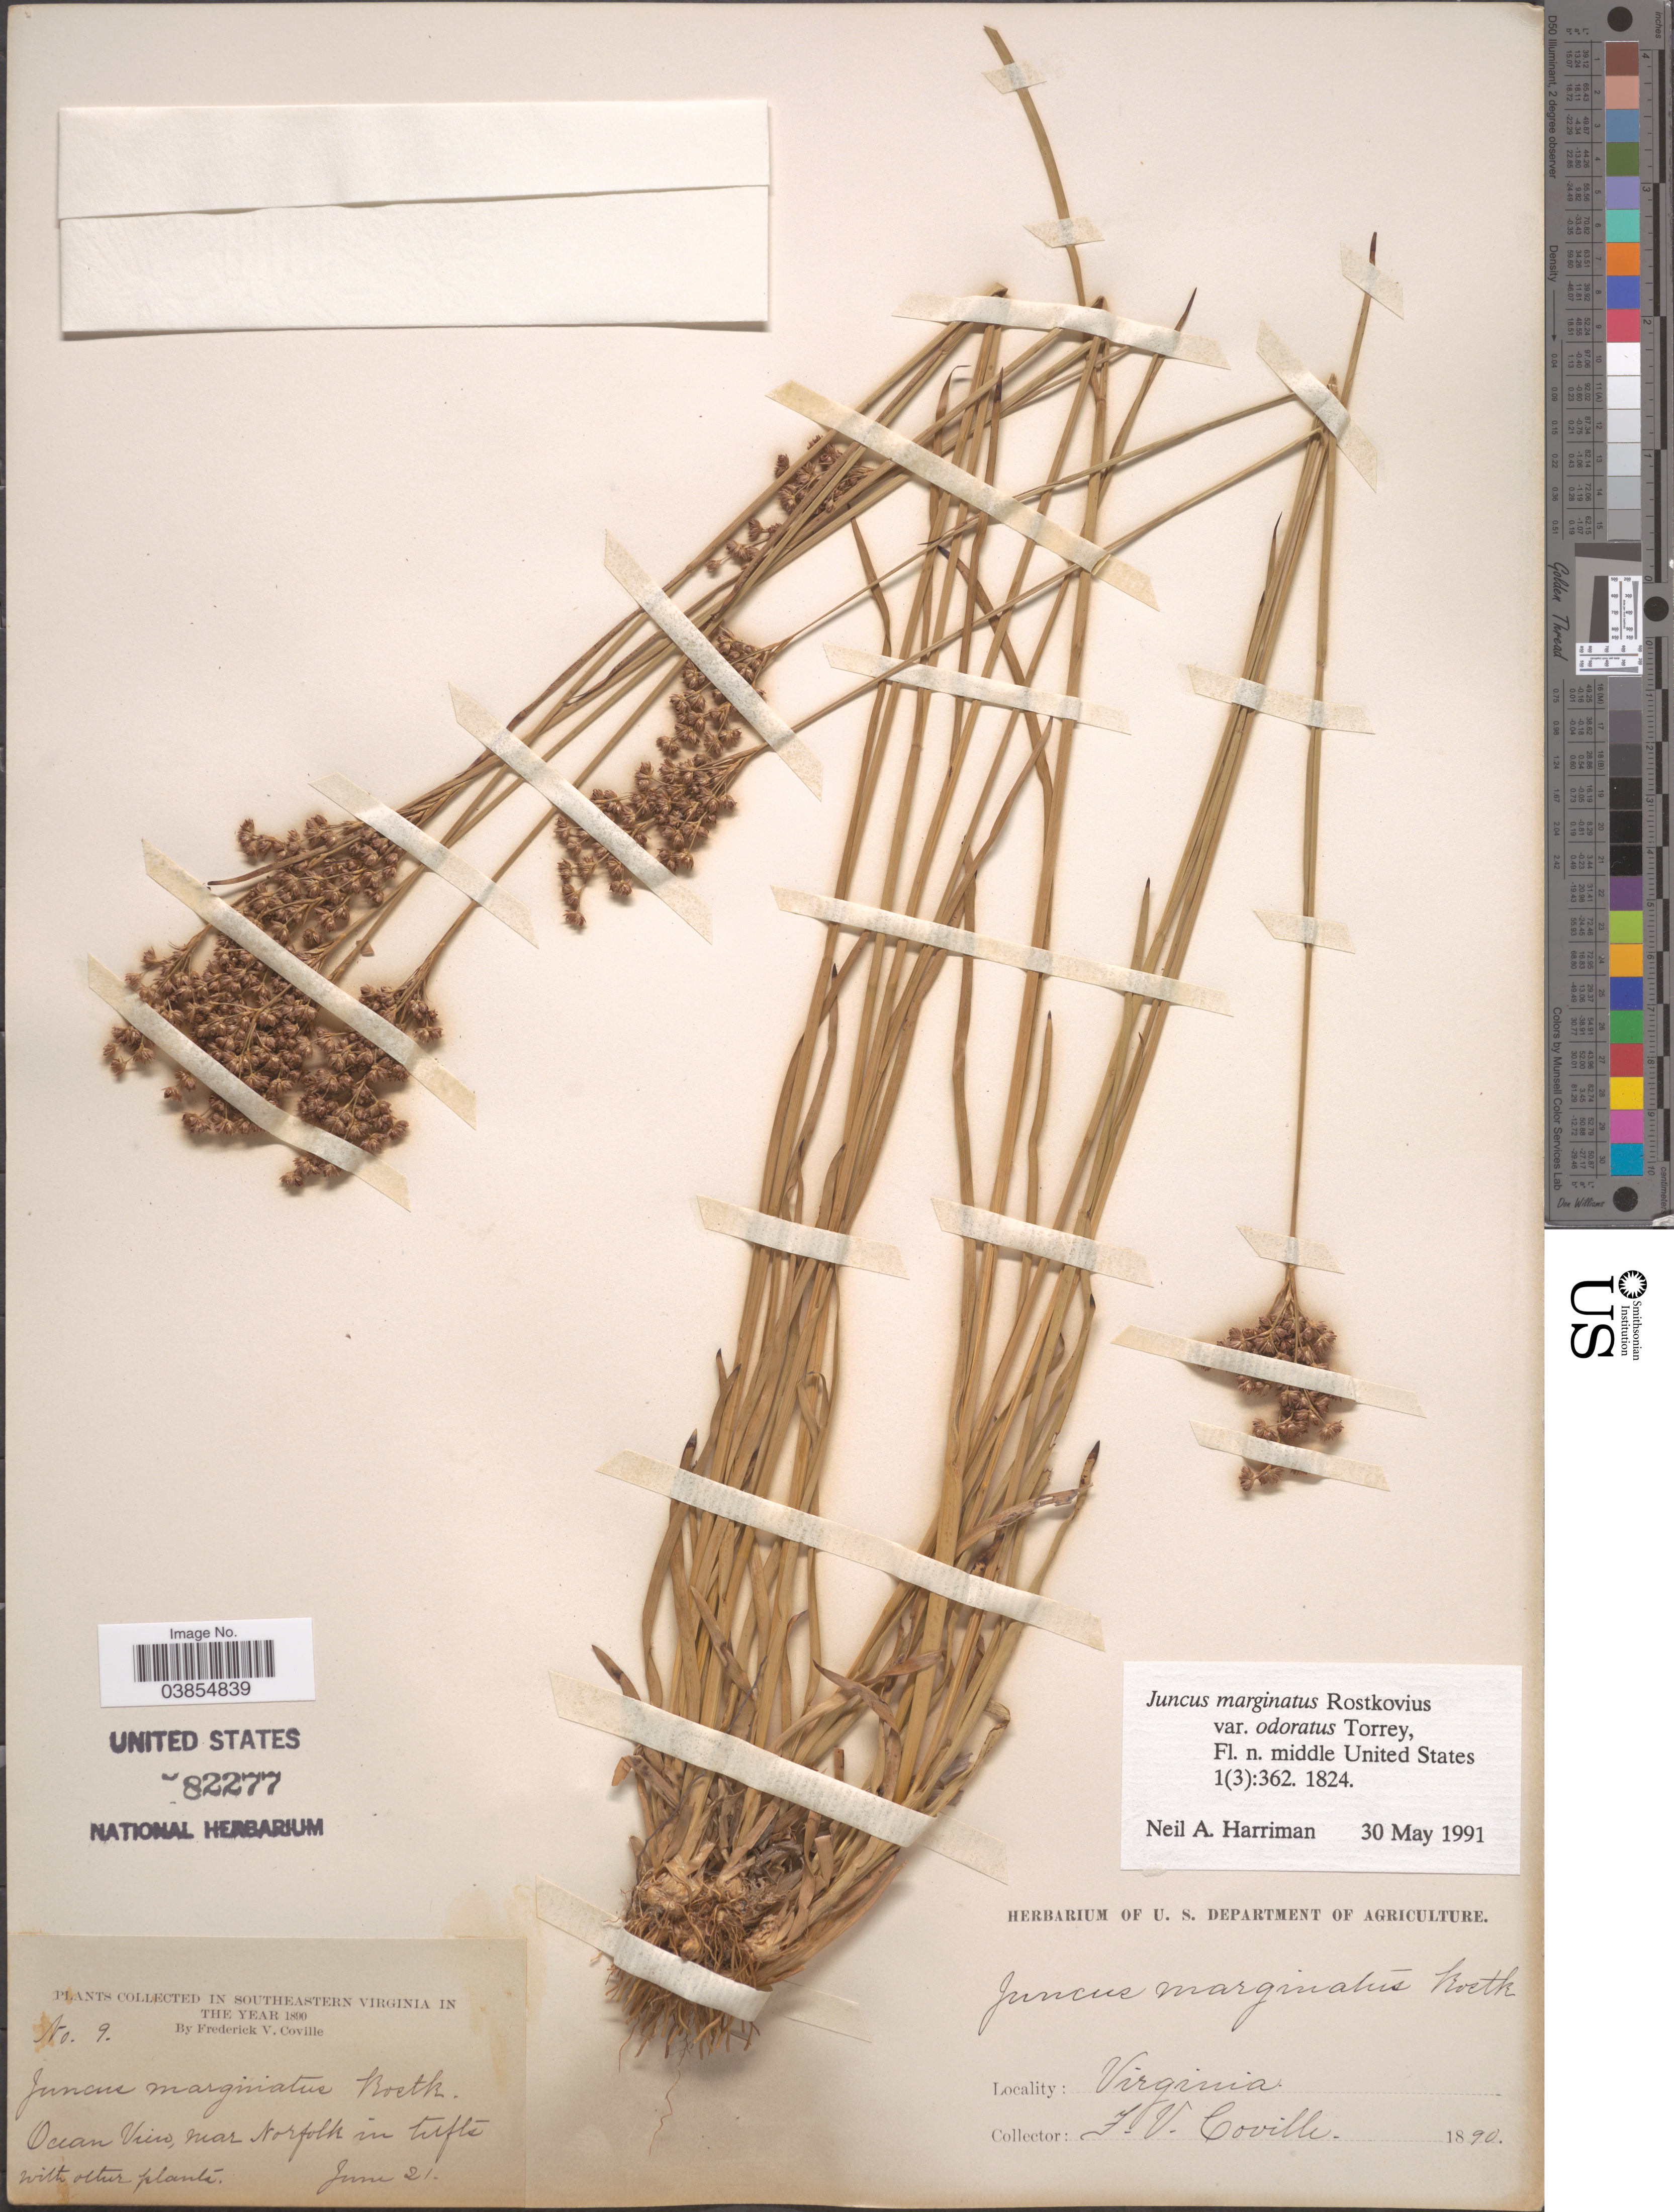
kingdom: Plantae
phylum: Tracheophyta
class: Liliopsida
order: Poales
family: Juncaceae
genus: Juncus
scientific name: Juncus marginatus var. odoratus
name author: Torr.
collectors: F. V. Coville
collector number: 9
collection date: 1890-06-21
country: United States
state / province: Virginia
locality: In southeastern Virginia. Ocean Vino, near Norfolk.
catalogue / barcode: US 82277